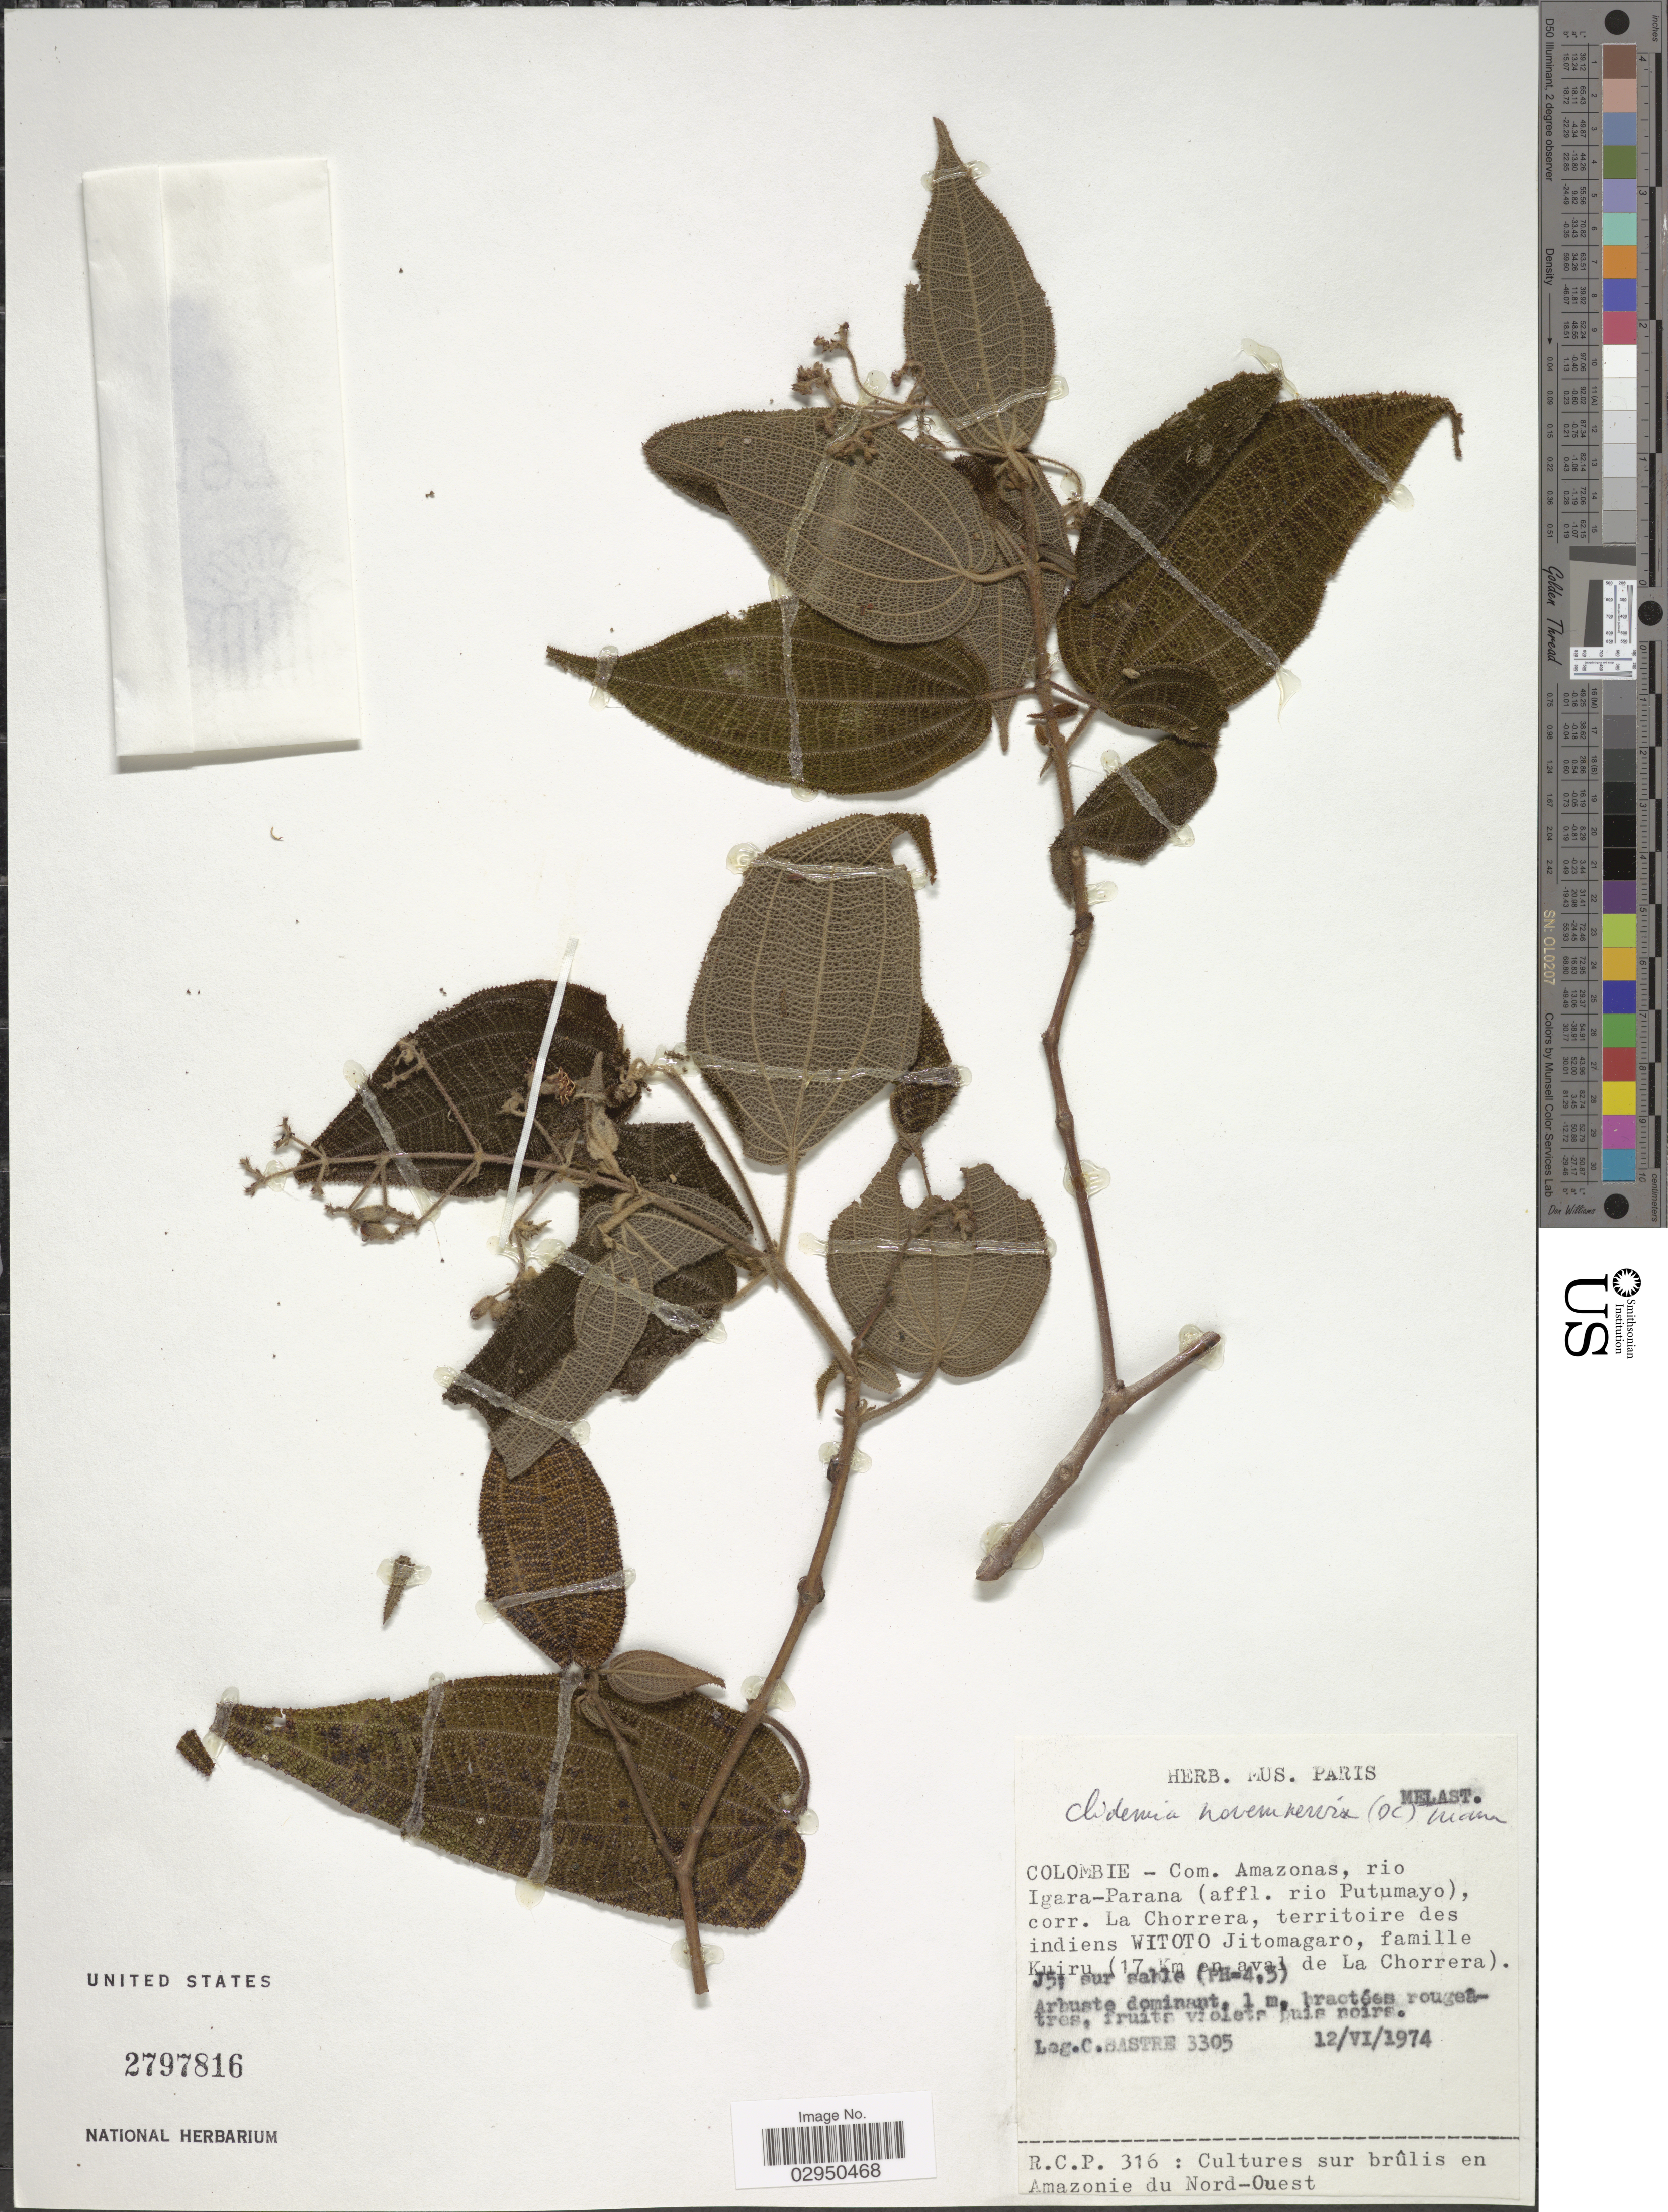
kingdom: Plantae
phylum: Tracheophyta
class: Magnoliopsida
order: Myrtales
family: Melastomataceae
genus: Clidemia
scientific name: Clidemia novemnervia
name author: (DC.) Triana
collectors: C. Sastre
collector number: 3305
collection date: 1974-06-12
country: Colombia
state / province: Amazônas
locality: Com. Amazonas, rio Igara-Parana (affl. rio Putumayo), corr. La Chorrera, territoire des indiens WITOTO Jitomagaro, famille Kuiru (17 Km en aval de La Chorrera). J5; sur sable.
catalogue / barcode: US 2797816